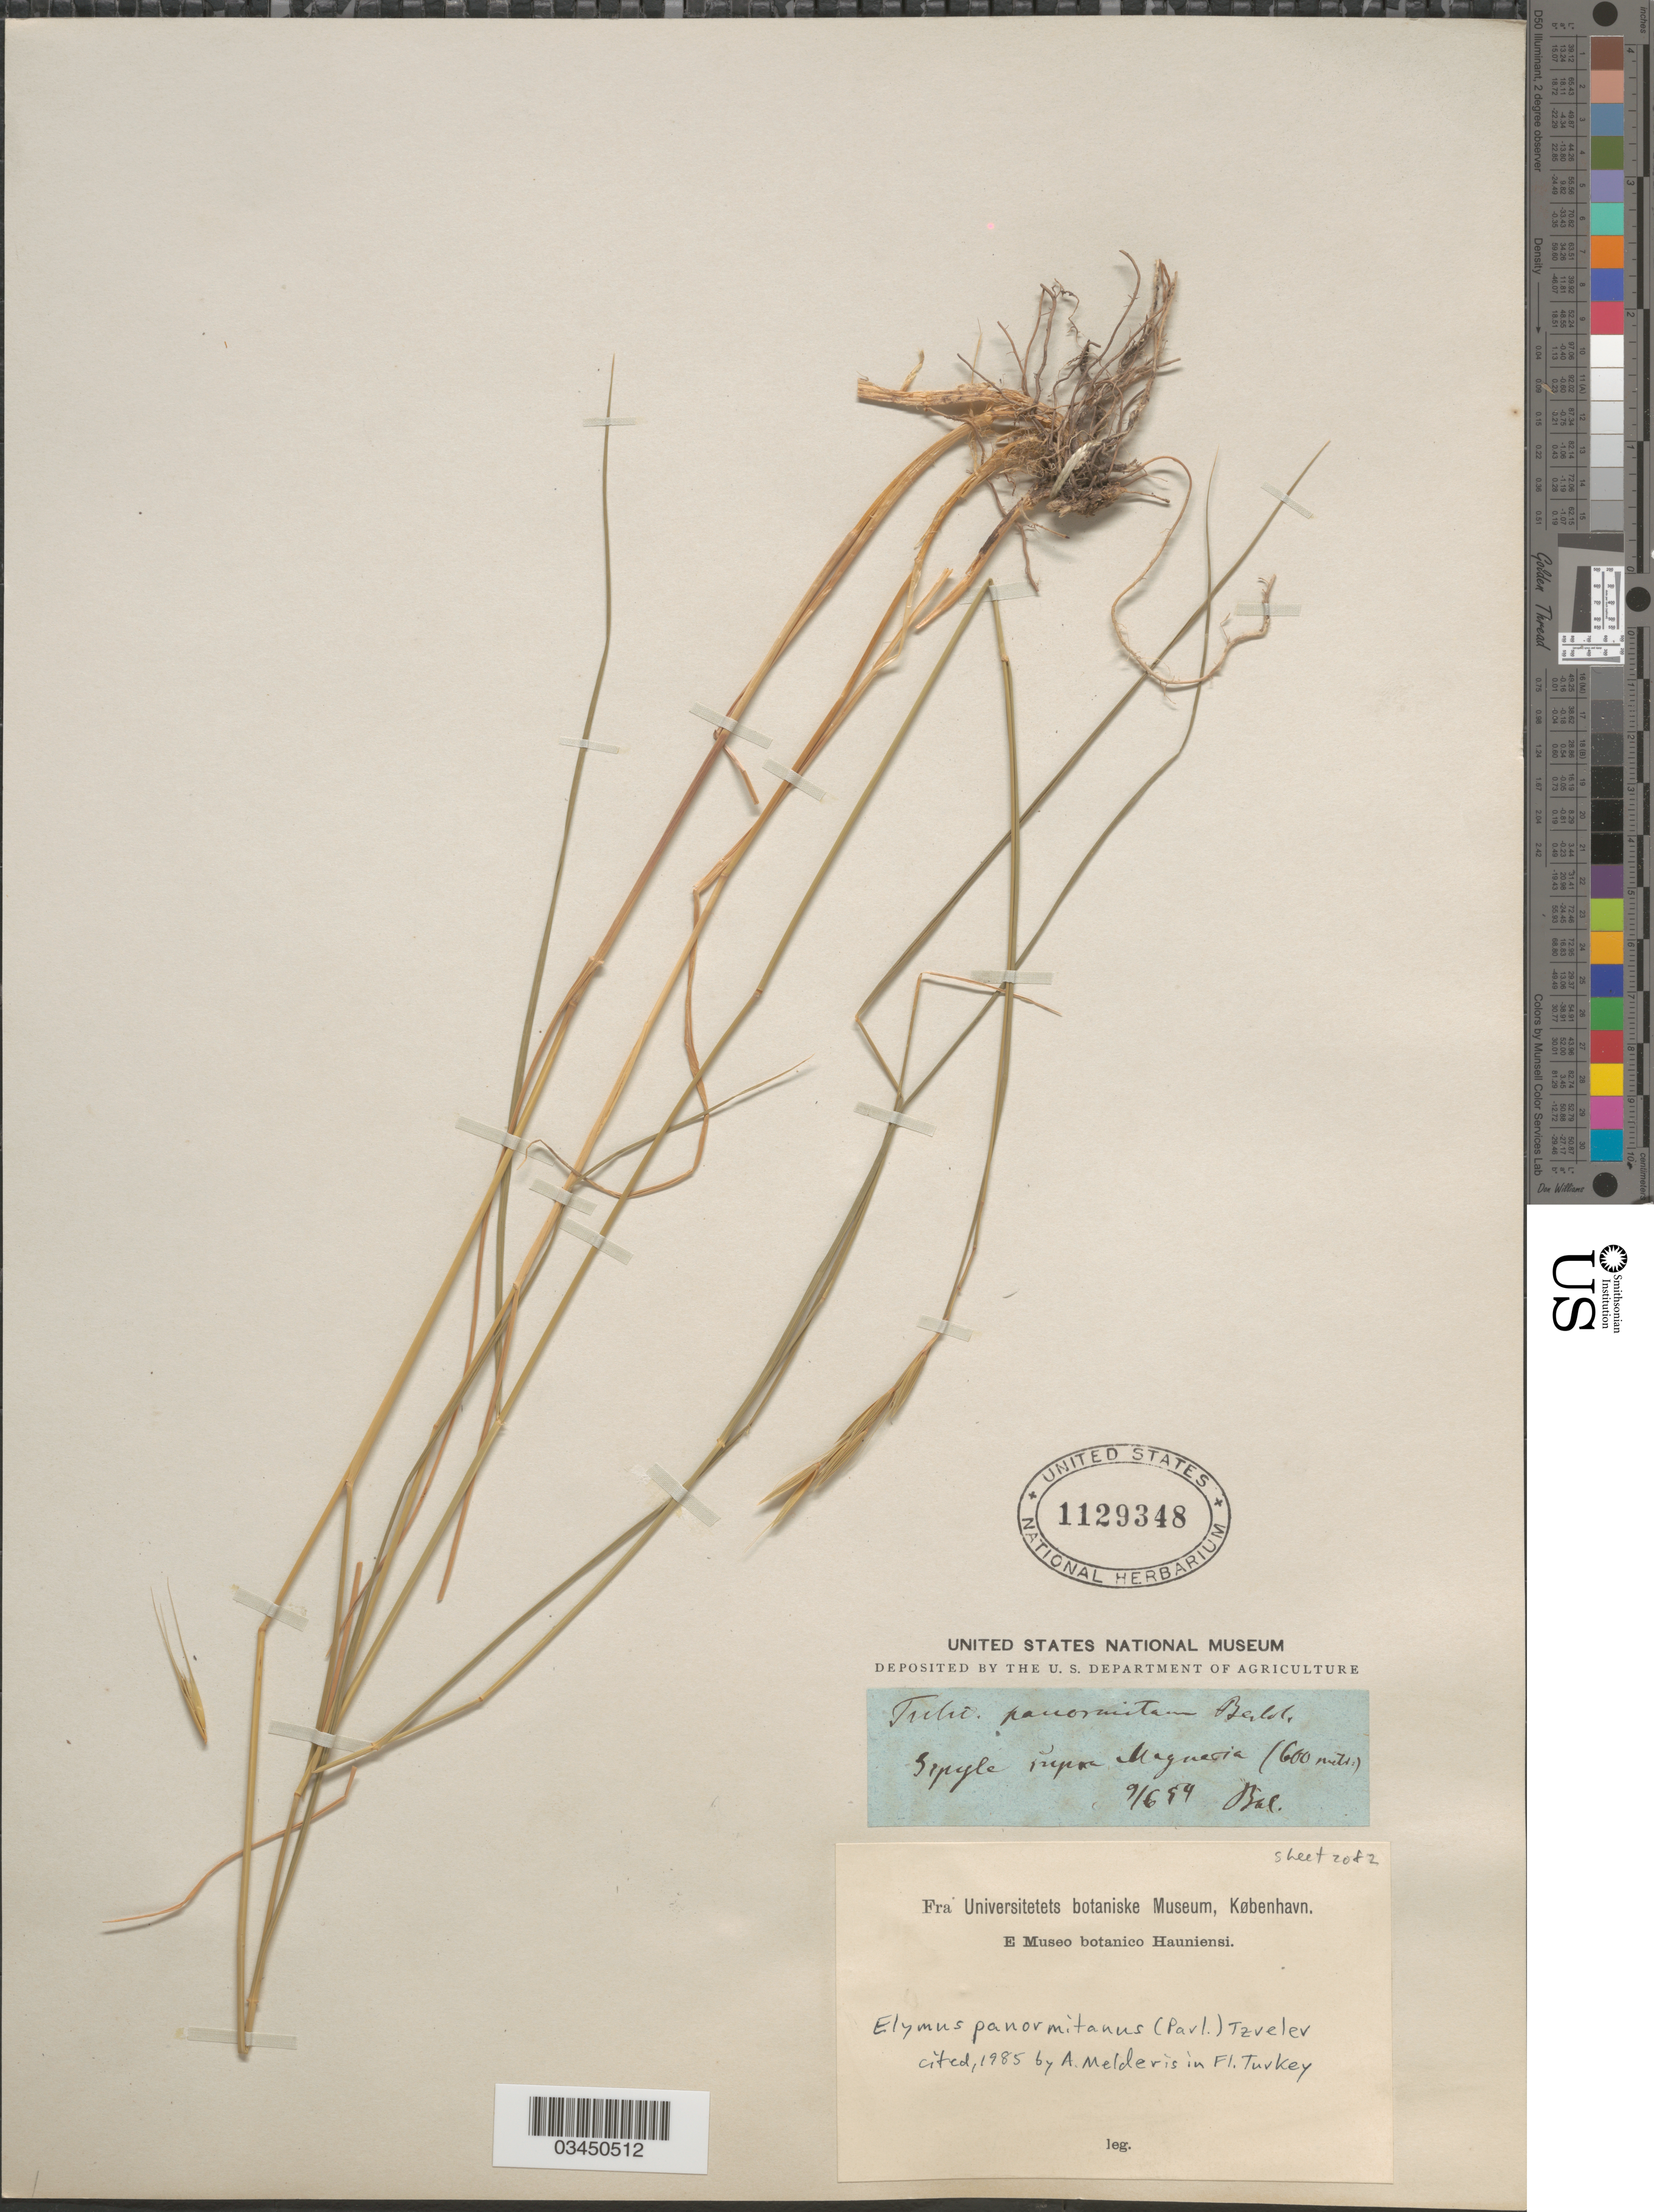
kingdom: Plantae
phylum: Tracheophyta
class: Liliopsida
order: Poales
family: Poaceae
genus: Elymus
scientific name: Elymus panormitanus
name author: (Parl.) Tzvelev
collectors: Bal.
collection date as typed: Transcribed d/m/y: 9/6/59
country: Turkey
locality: Sipyle, [illegible text] Magnesia.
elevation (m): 600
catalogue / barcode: US 1129348